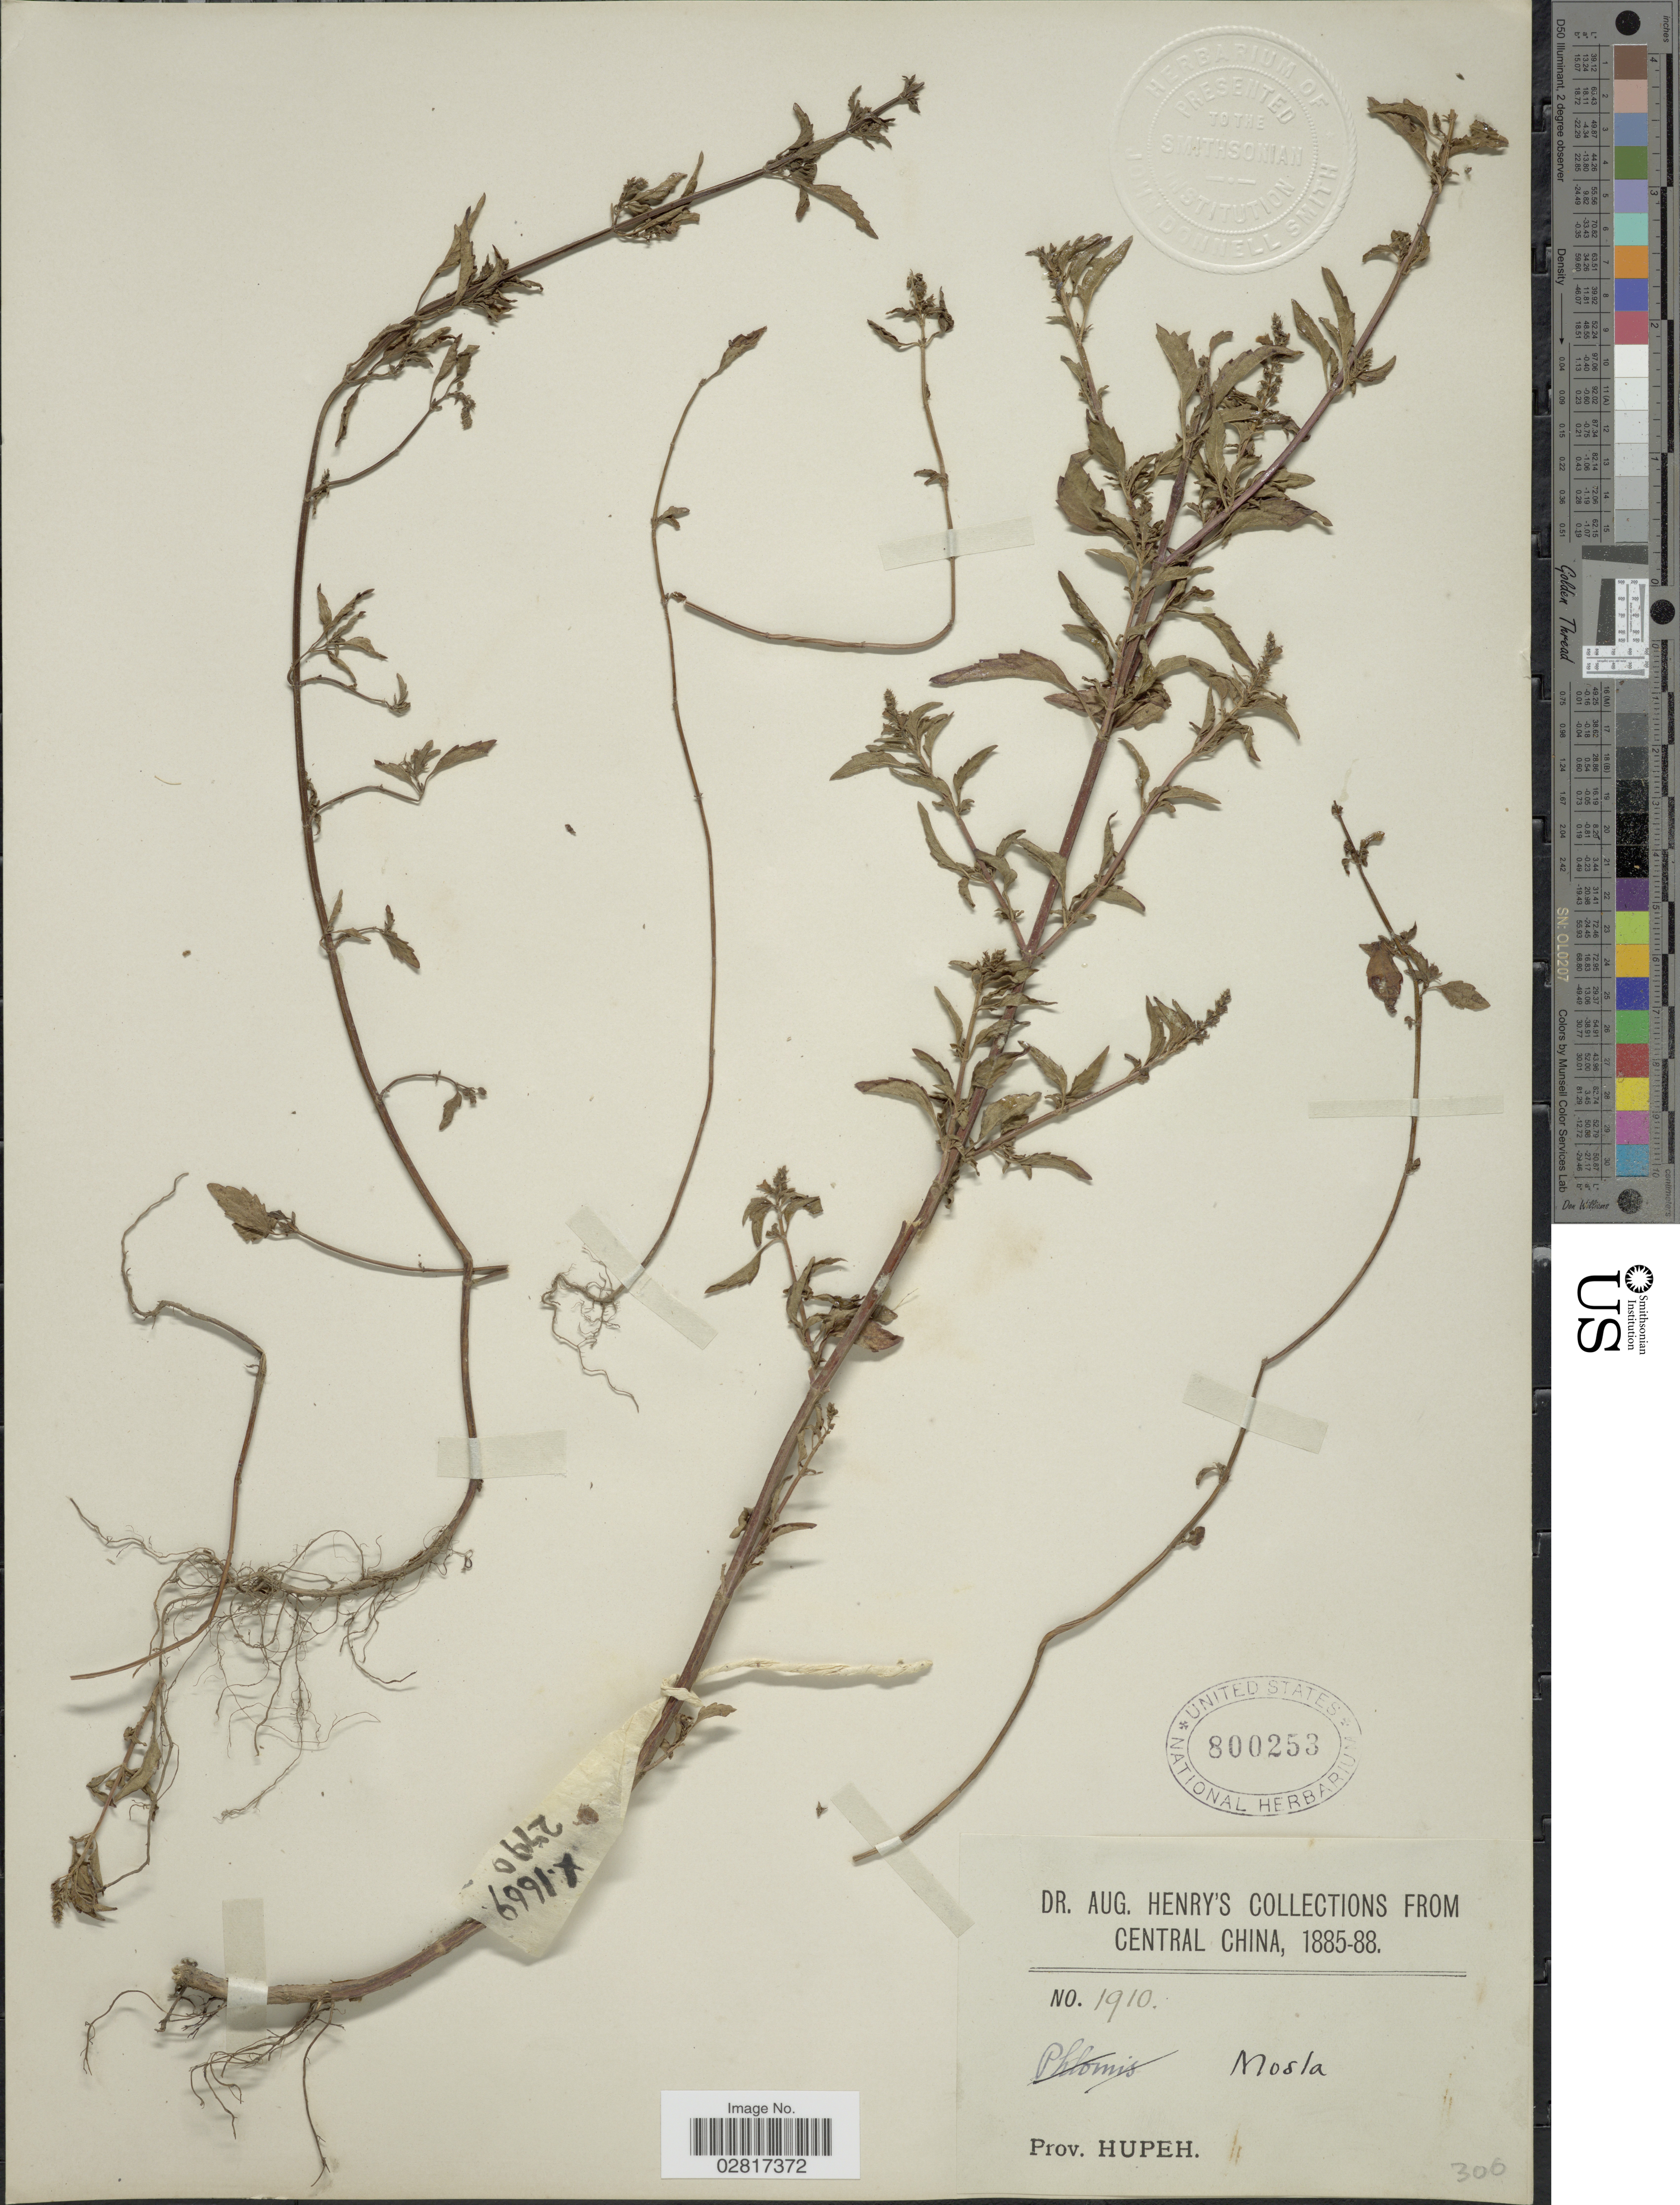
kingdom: Plantae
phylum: Tracheophyta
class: Magnoliopsida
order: Lamiales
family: Lamiaceae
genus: Mosla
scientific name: Mosla sp.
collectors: A. Henry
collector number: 1910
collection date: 1885/1888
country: China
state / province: Hubei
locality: Central China. Prov. Hupeh.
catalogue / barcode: US 800253